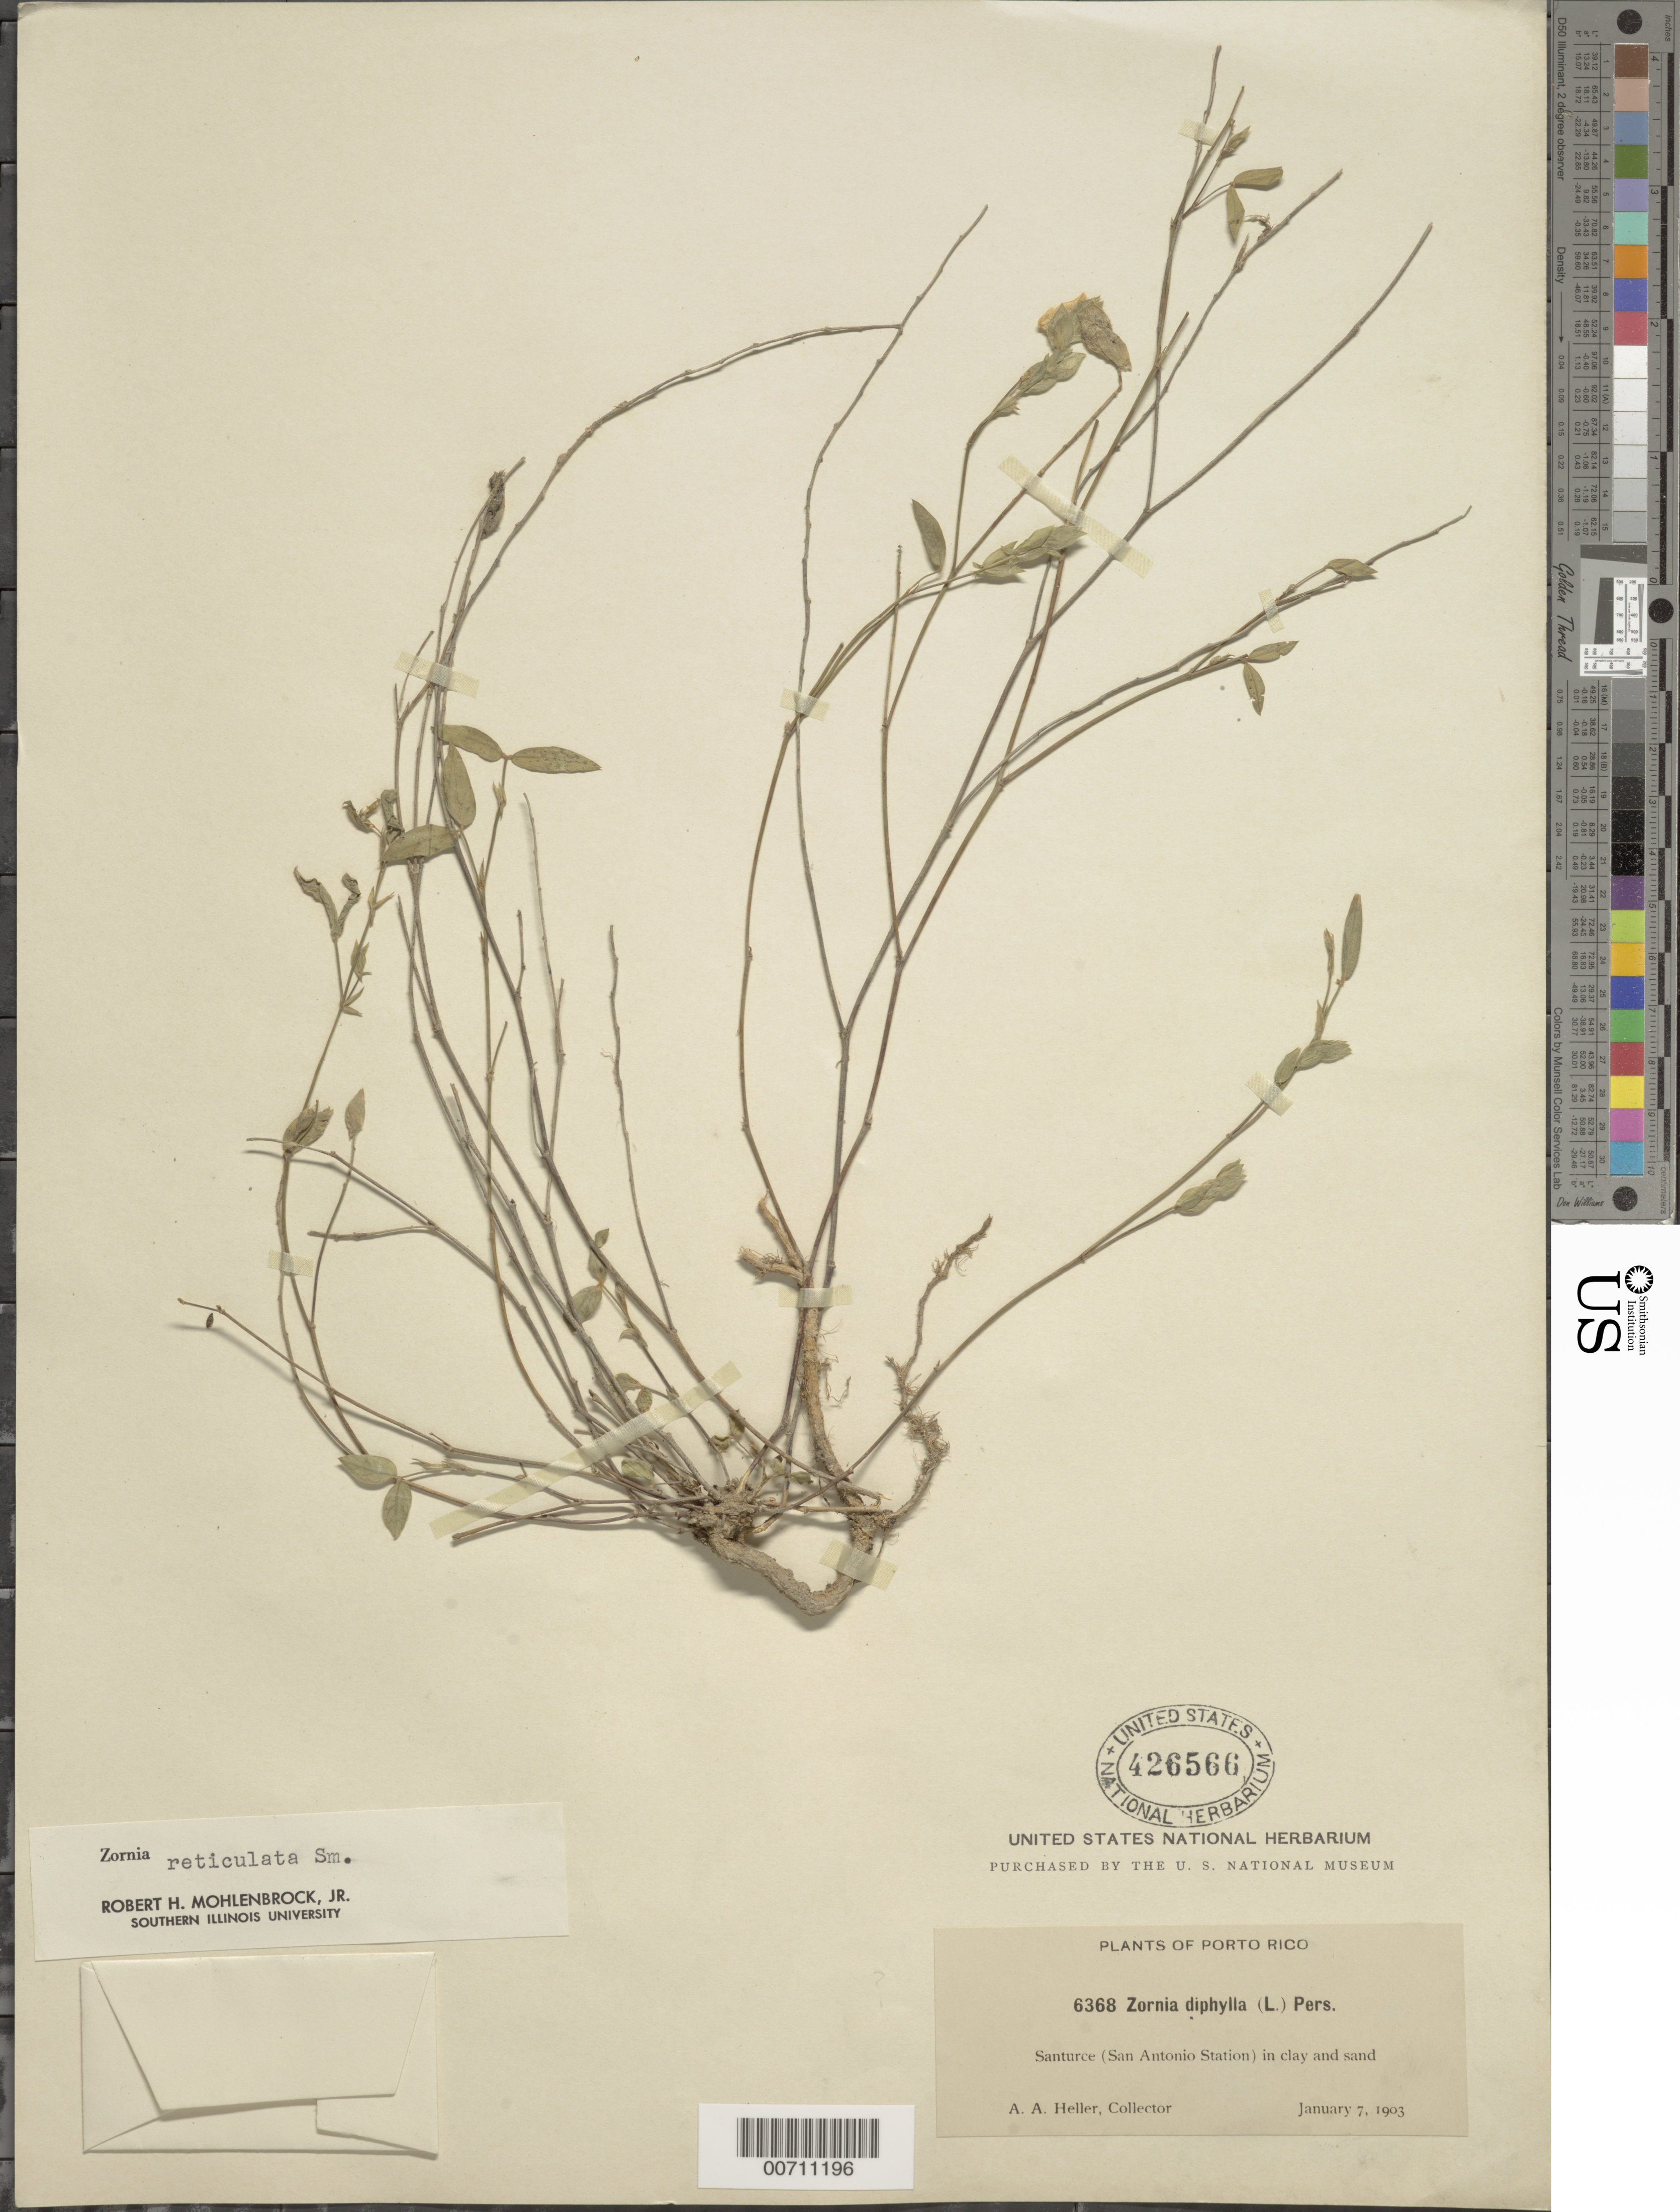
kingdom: Plantae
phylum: Tracheophyta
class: Magnoliopsida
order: Fabales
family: Fabaceae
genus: Zornia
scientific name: Zornia reticulata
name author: Sm.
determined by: Mohlenbrock, Robert H., Jr.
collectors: A. A. Heller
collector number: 6368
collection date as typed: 07 Jan 1903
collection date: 1903-01-07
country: Puerto Rico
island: Greater Antilles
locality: Santurce (San Antonio Station)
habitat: In clay and sand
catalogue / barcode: US 426566